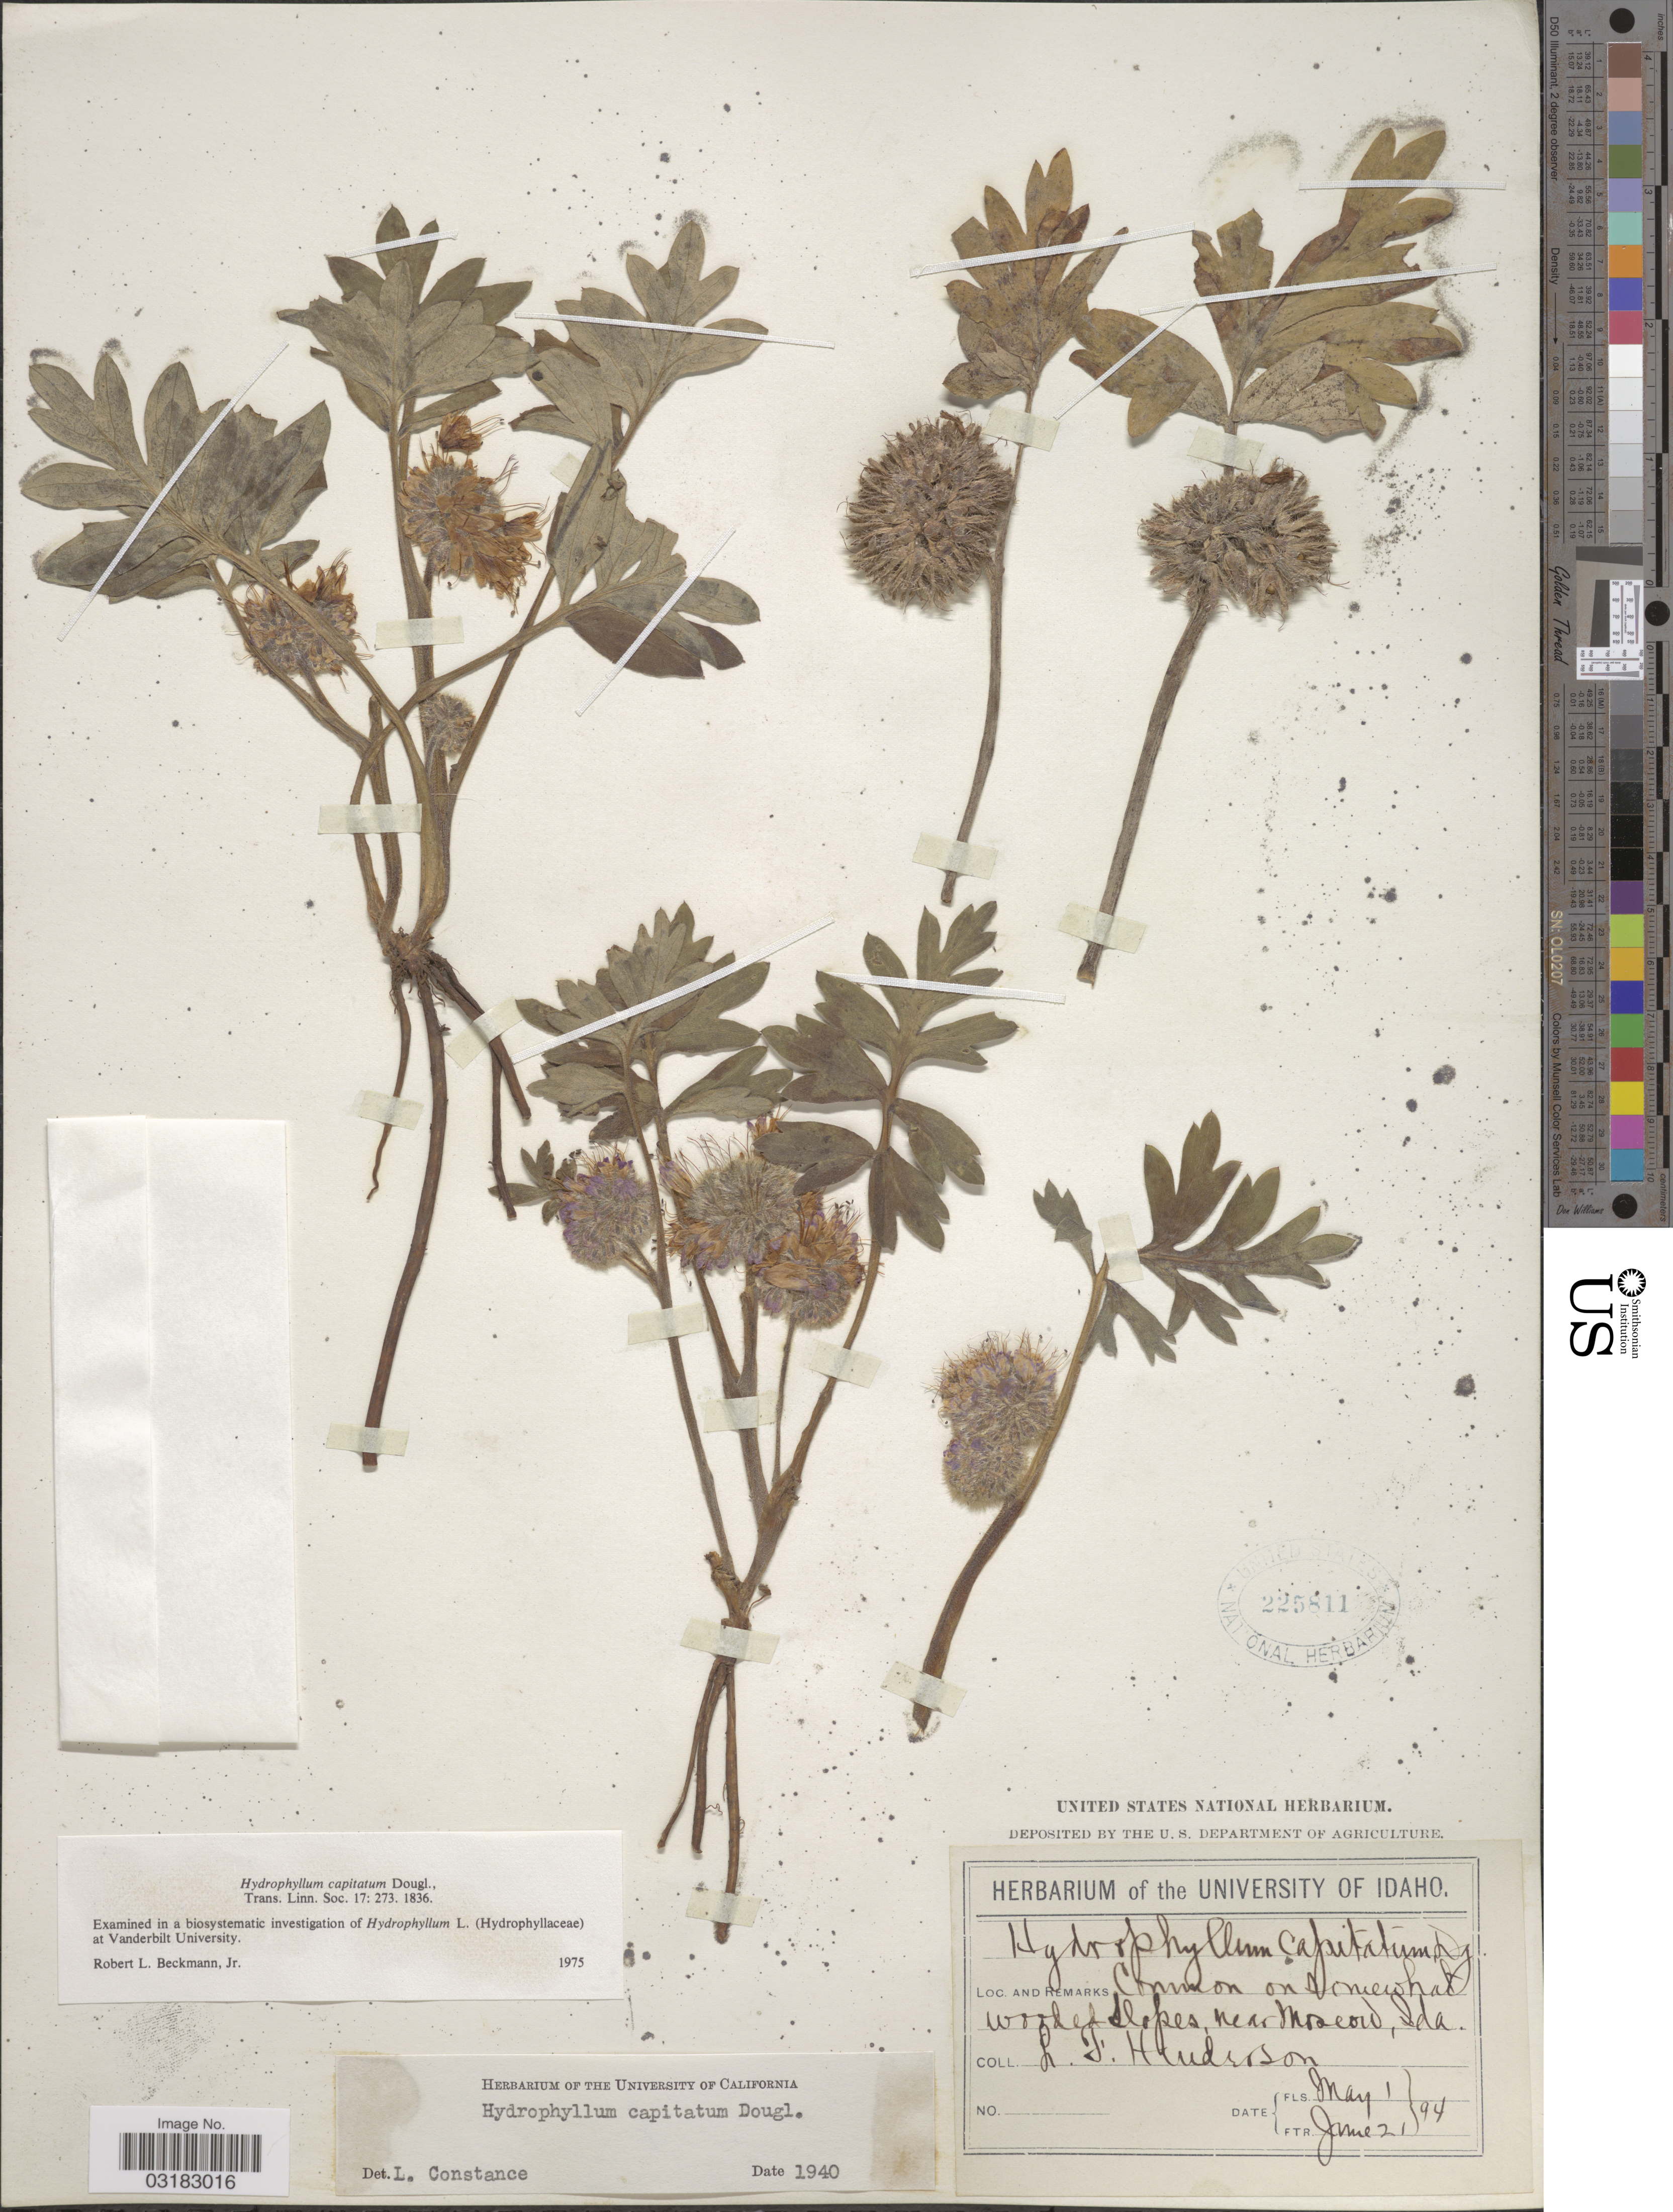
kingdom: Plantae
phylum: Tracheophyta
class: Magnoliopsida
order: Boraginales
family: Hydrophyllaceae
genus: Hydrophyllum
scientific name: Hydrophyllum capitatum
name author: Douglas ex Benth.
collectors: L. Henderson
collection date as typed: Transcribed d/m/y: 1/5/94 to 21/6/94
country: United States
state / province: Idaho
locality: Near Moscow.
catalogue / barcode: US 225811